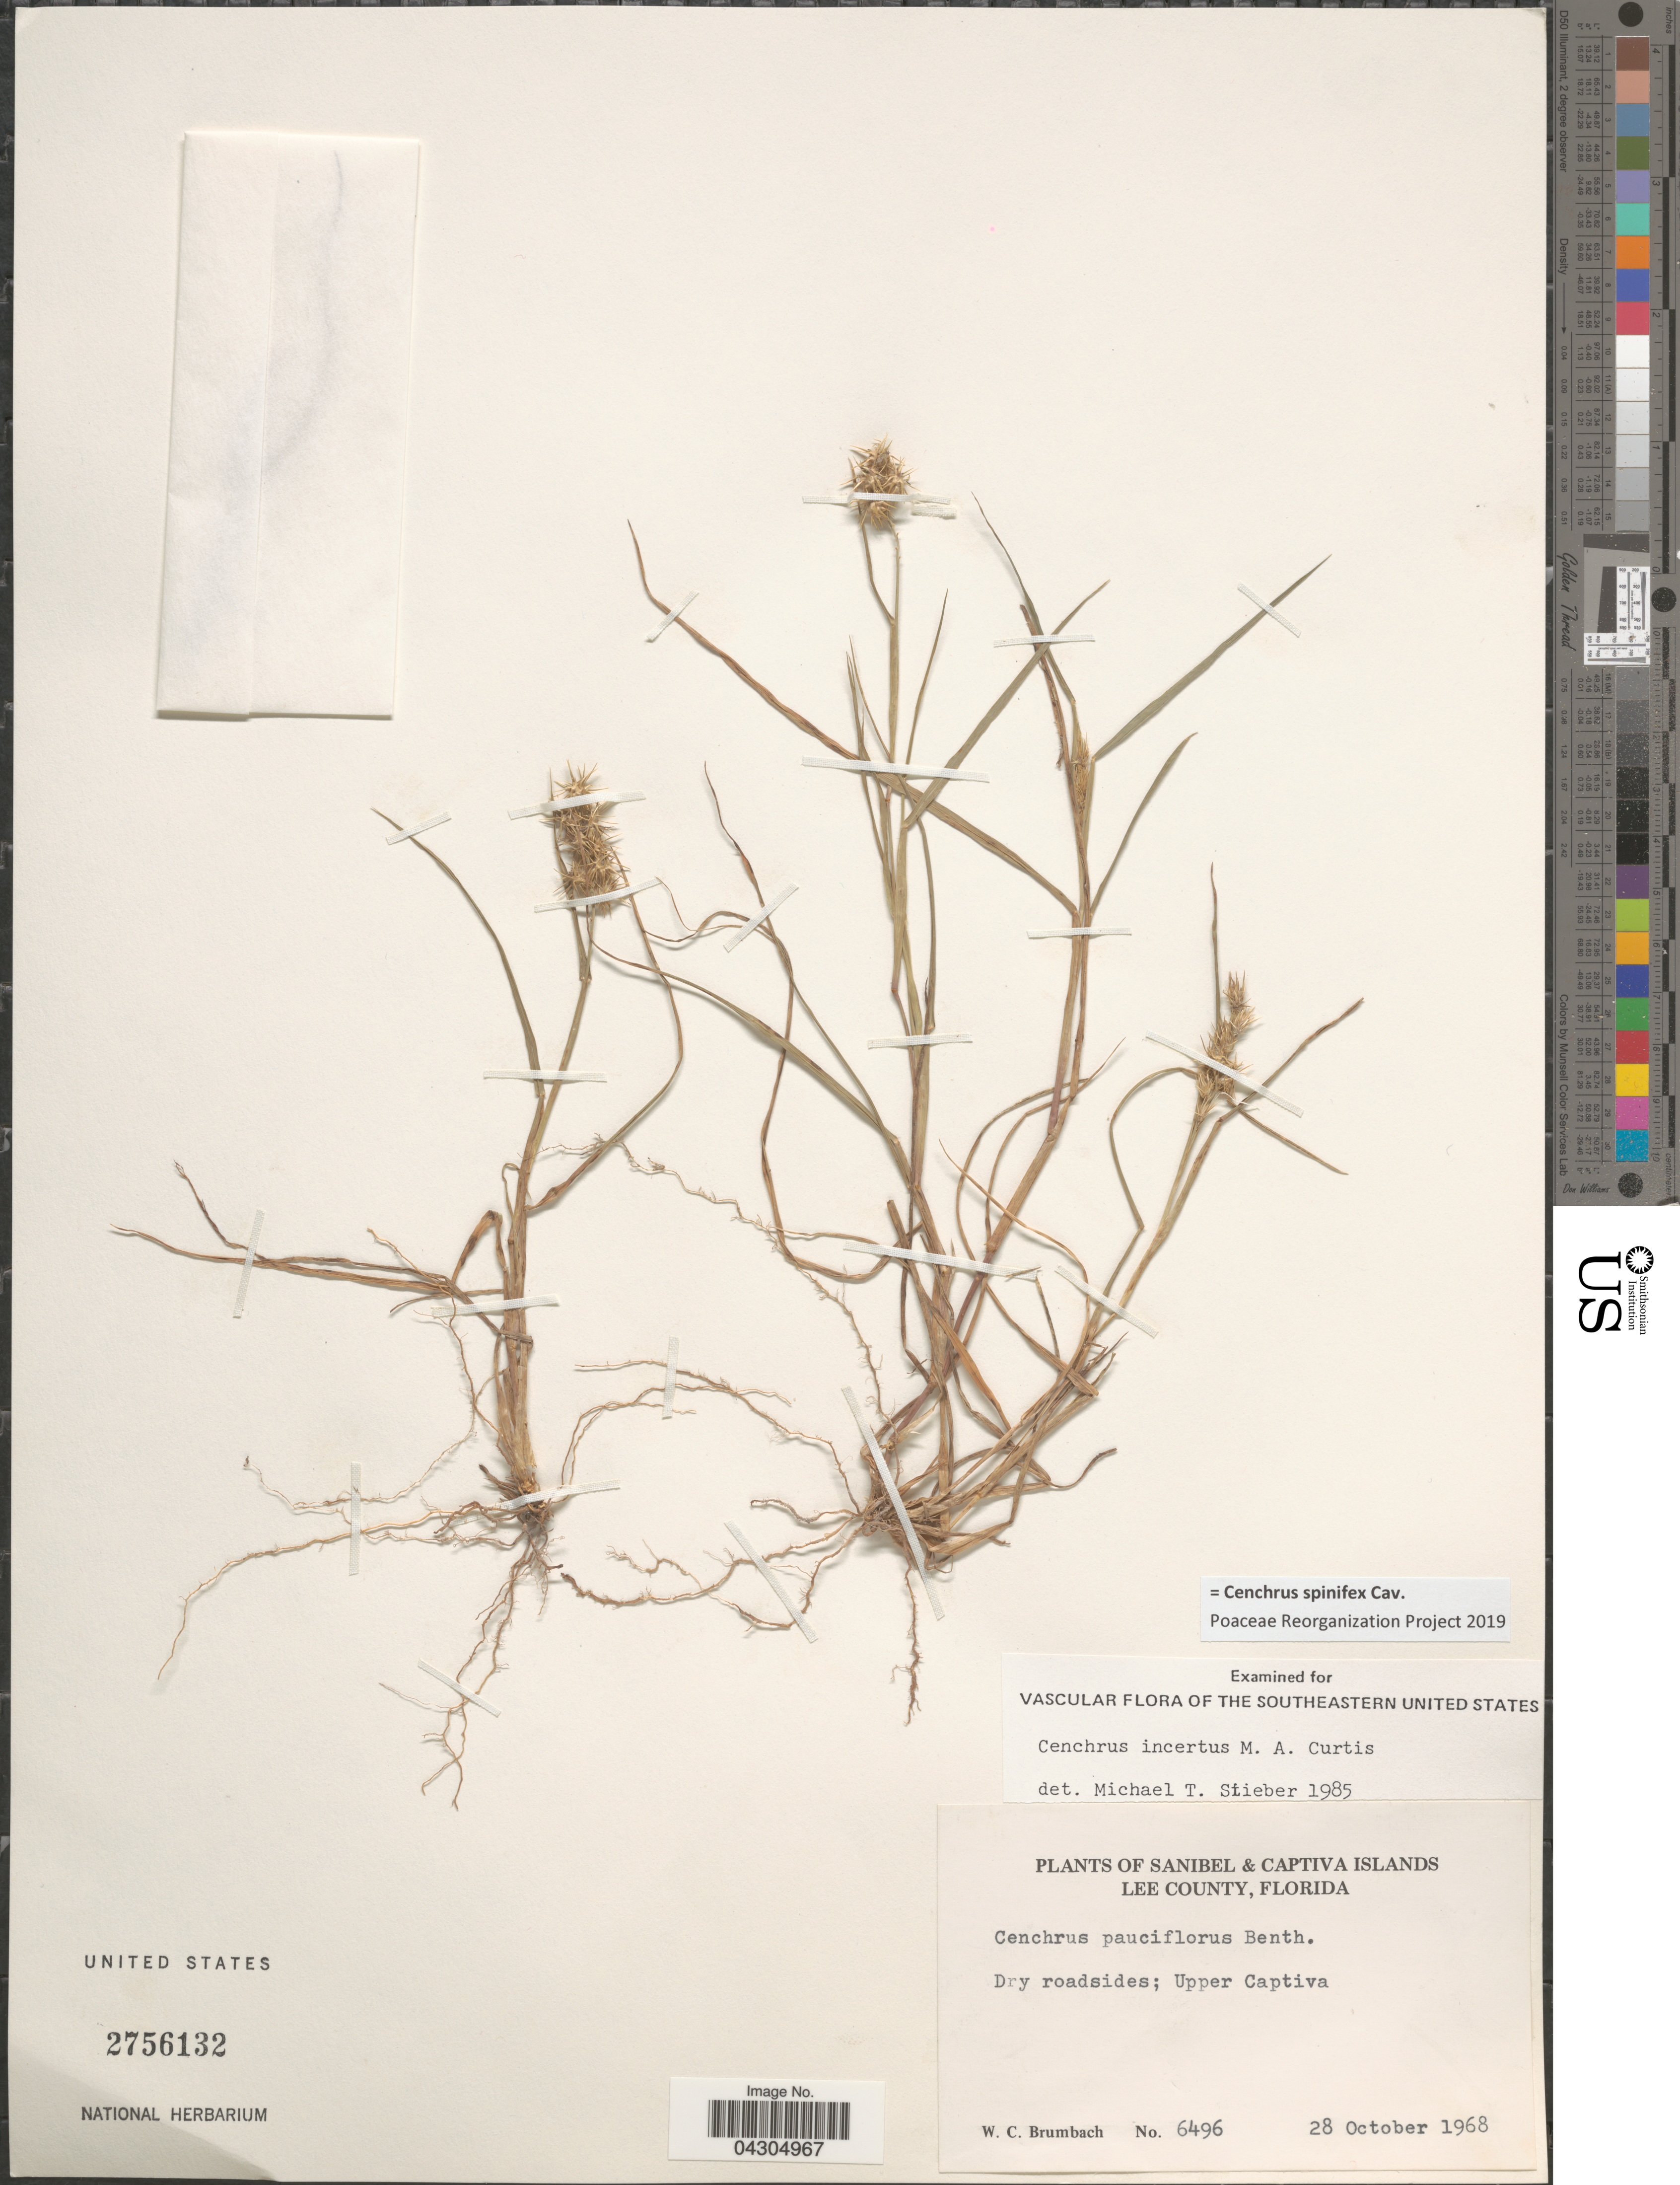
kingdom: Plantae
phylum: Tracheophyta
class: Liliopsida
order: Poales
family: Poaceae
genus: Cenchrus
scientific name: Cenchrus spinifex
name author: Cav.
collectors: W. C. Brumbach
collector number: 6496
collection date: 1968-10-28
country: United States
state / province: Florida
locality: Sanibel & Captiva Islands. Lee County. Dry roadsides; Upper Captiva.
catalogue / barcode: US 2756132